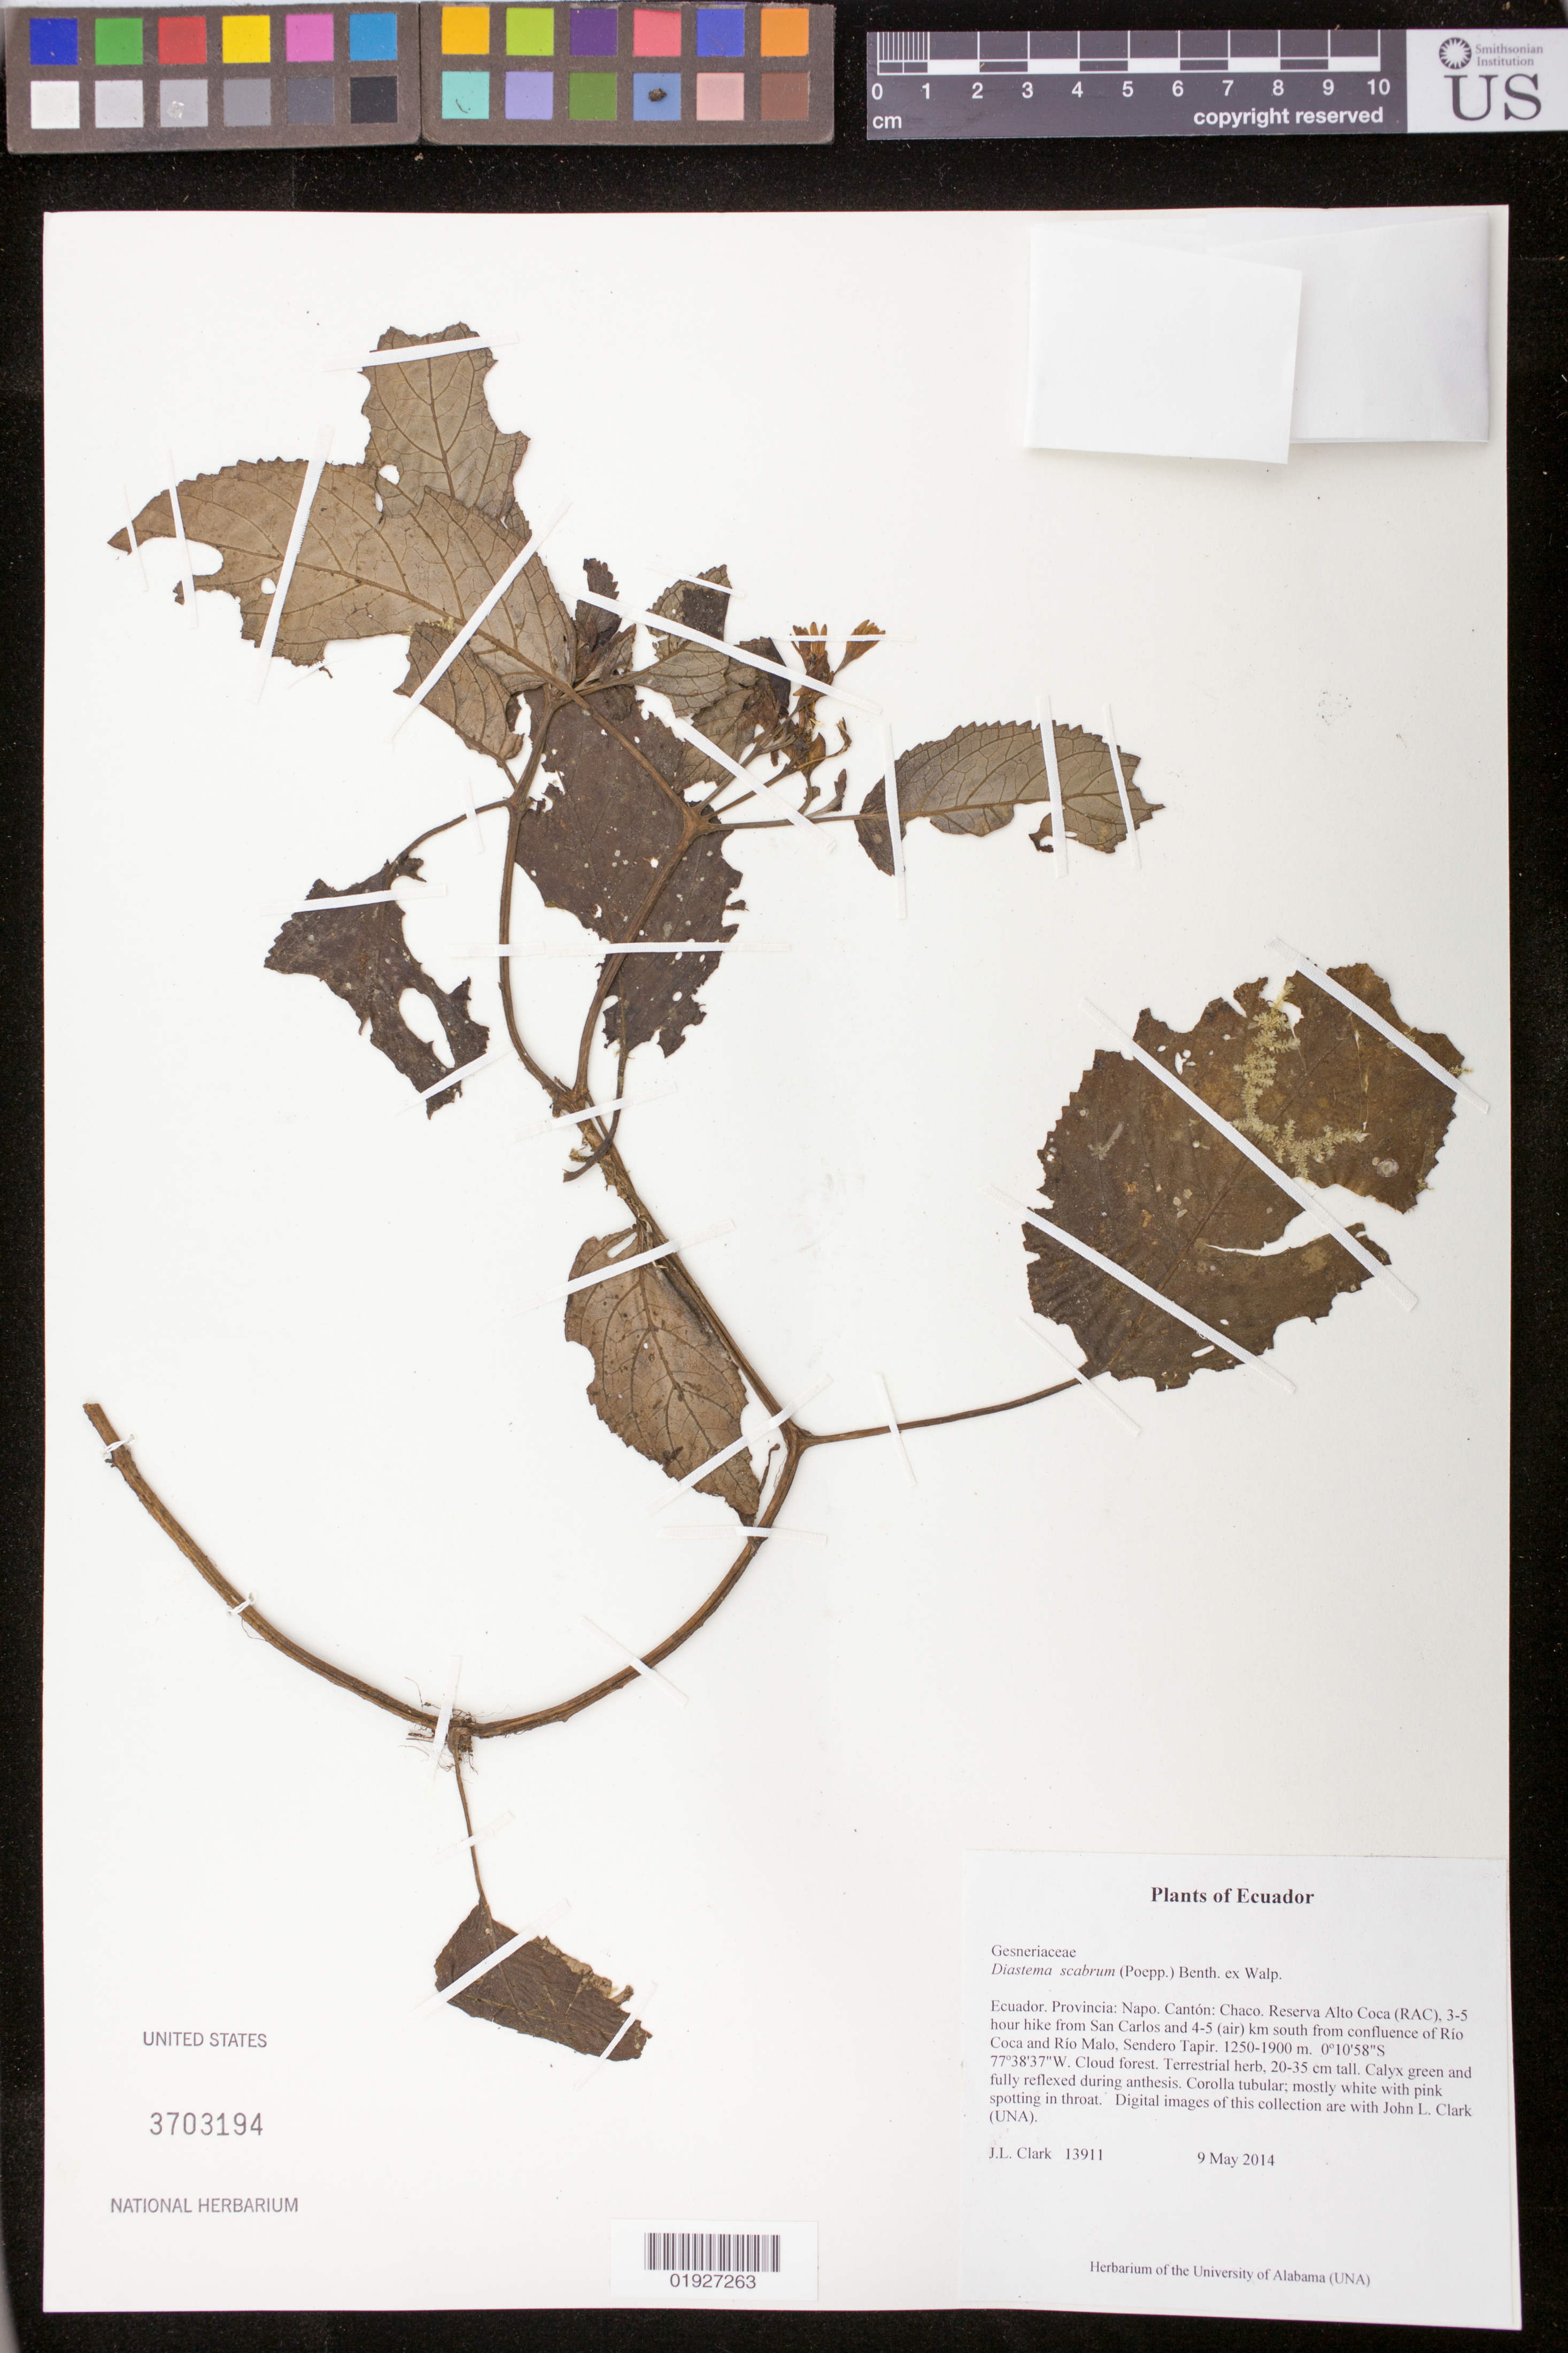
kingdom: Plantae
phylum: Tracheophyta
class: Magnoliopsida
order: Lamiales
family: Gesneriaceae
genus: Diastema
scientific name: Diastema scabrum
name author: (Poepp.) Benth. ex Walp.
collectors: J. L. Clark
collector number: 13911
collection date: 2014-05-09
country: Ecuador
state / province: Napo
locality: Canton: Chaco. Reserva Alto Coca (RAC), 3-5 hour hike from SAn Carlos and 4-5 (air) km south from confluence of Rio Coca and Rio Malo, Sendero Tapir.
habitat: Cloud forest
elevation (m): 1250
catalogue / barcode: US 3703194